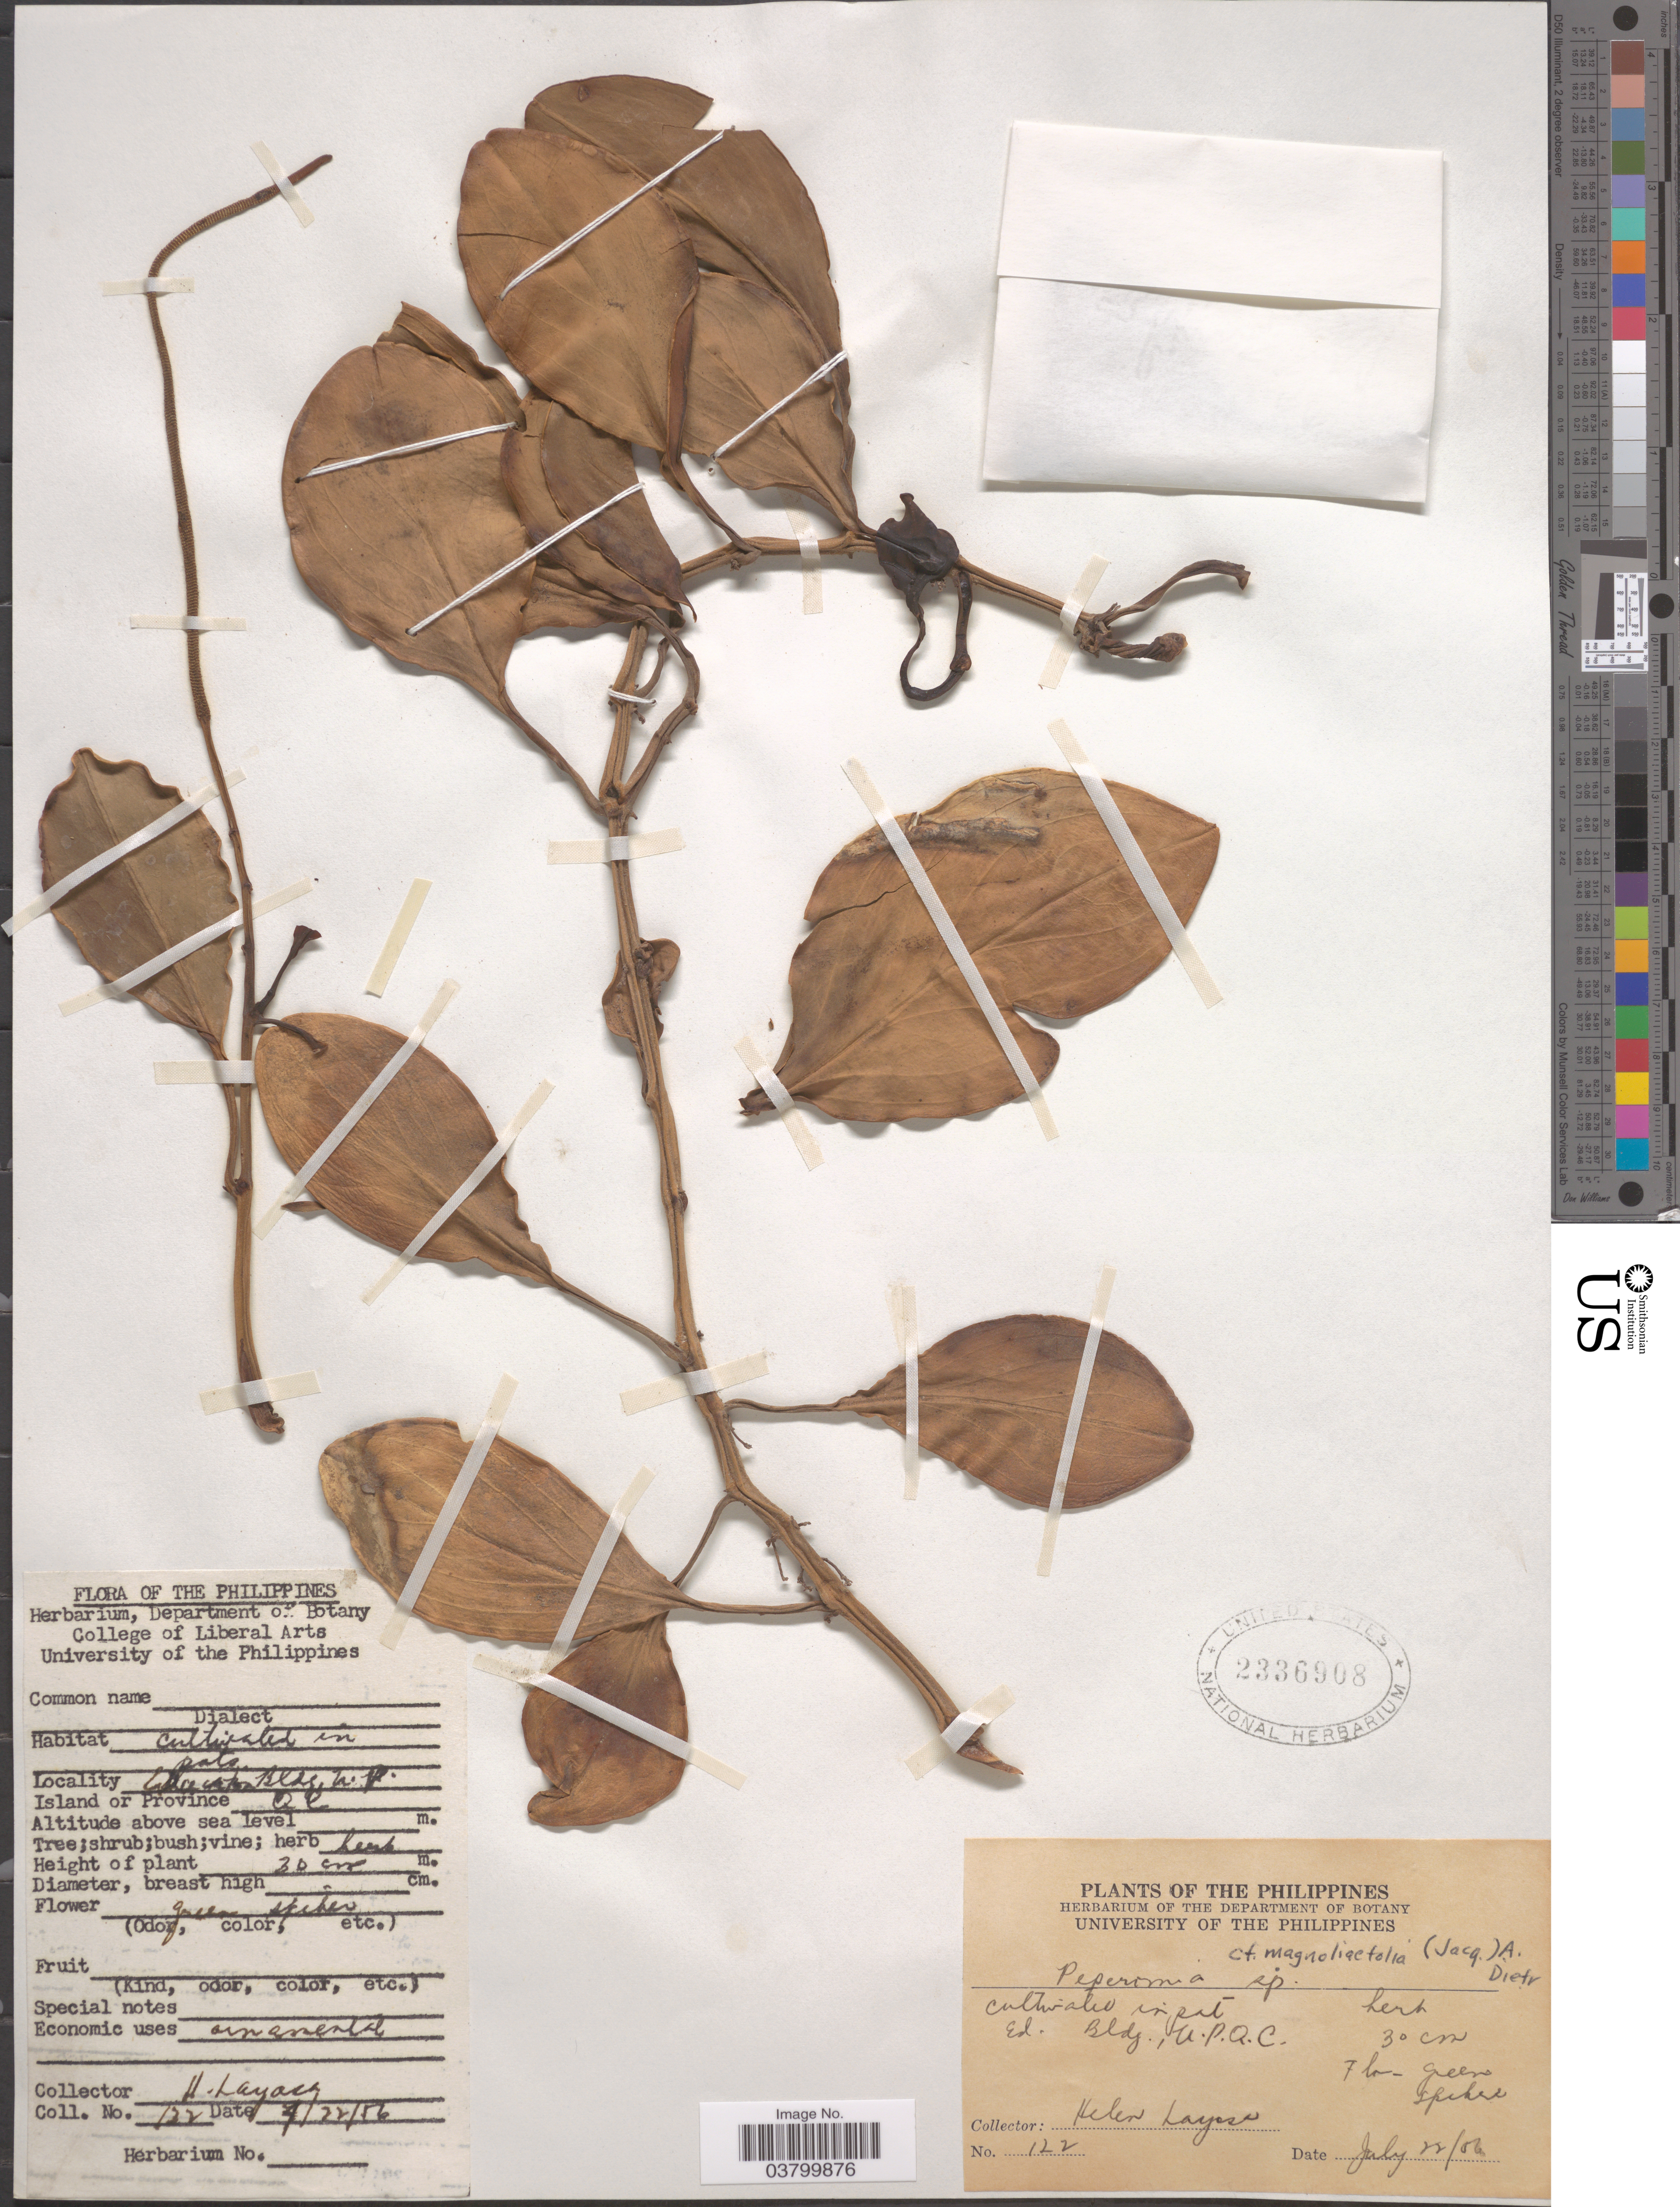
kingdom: Plantae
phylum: Tracheophyta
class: Magnoliopsida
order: Piperales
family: Piperaceae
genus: Peperomia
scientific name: Peperomia magnoliifolia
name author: (Jacq.) A. Dietr.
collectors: H. Layosa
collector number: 122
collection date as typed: Transcribed d/m/y: 22/7/56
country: Philippines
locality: [illegible text] Bldj, U. P. Q. C. Island or Province Q C.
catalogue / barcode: US 2336908